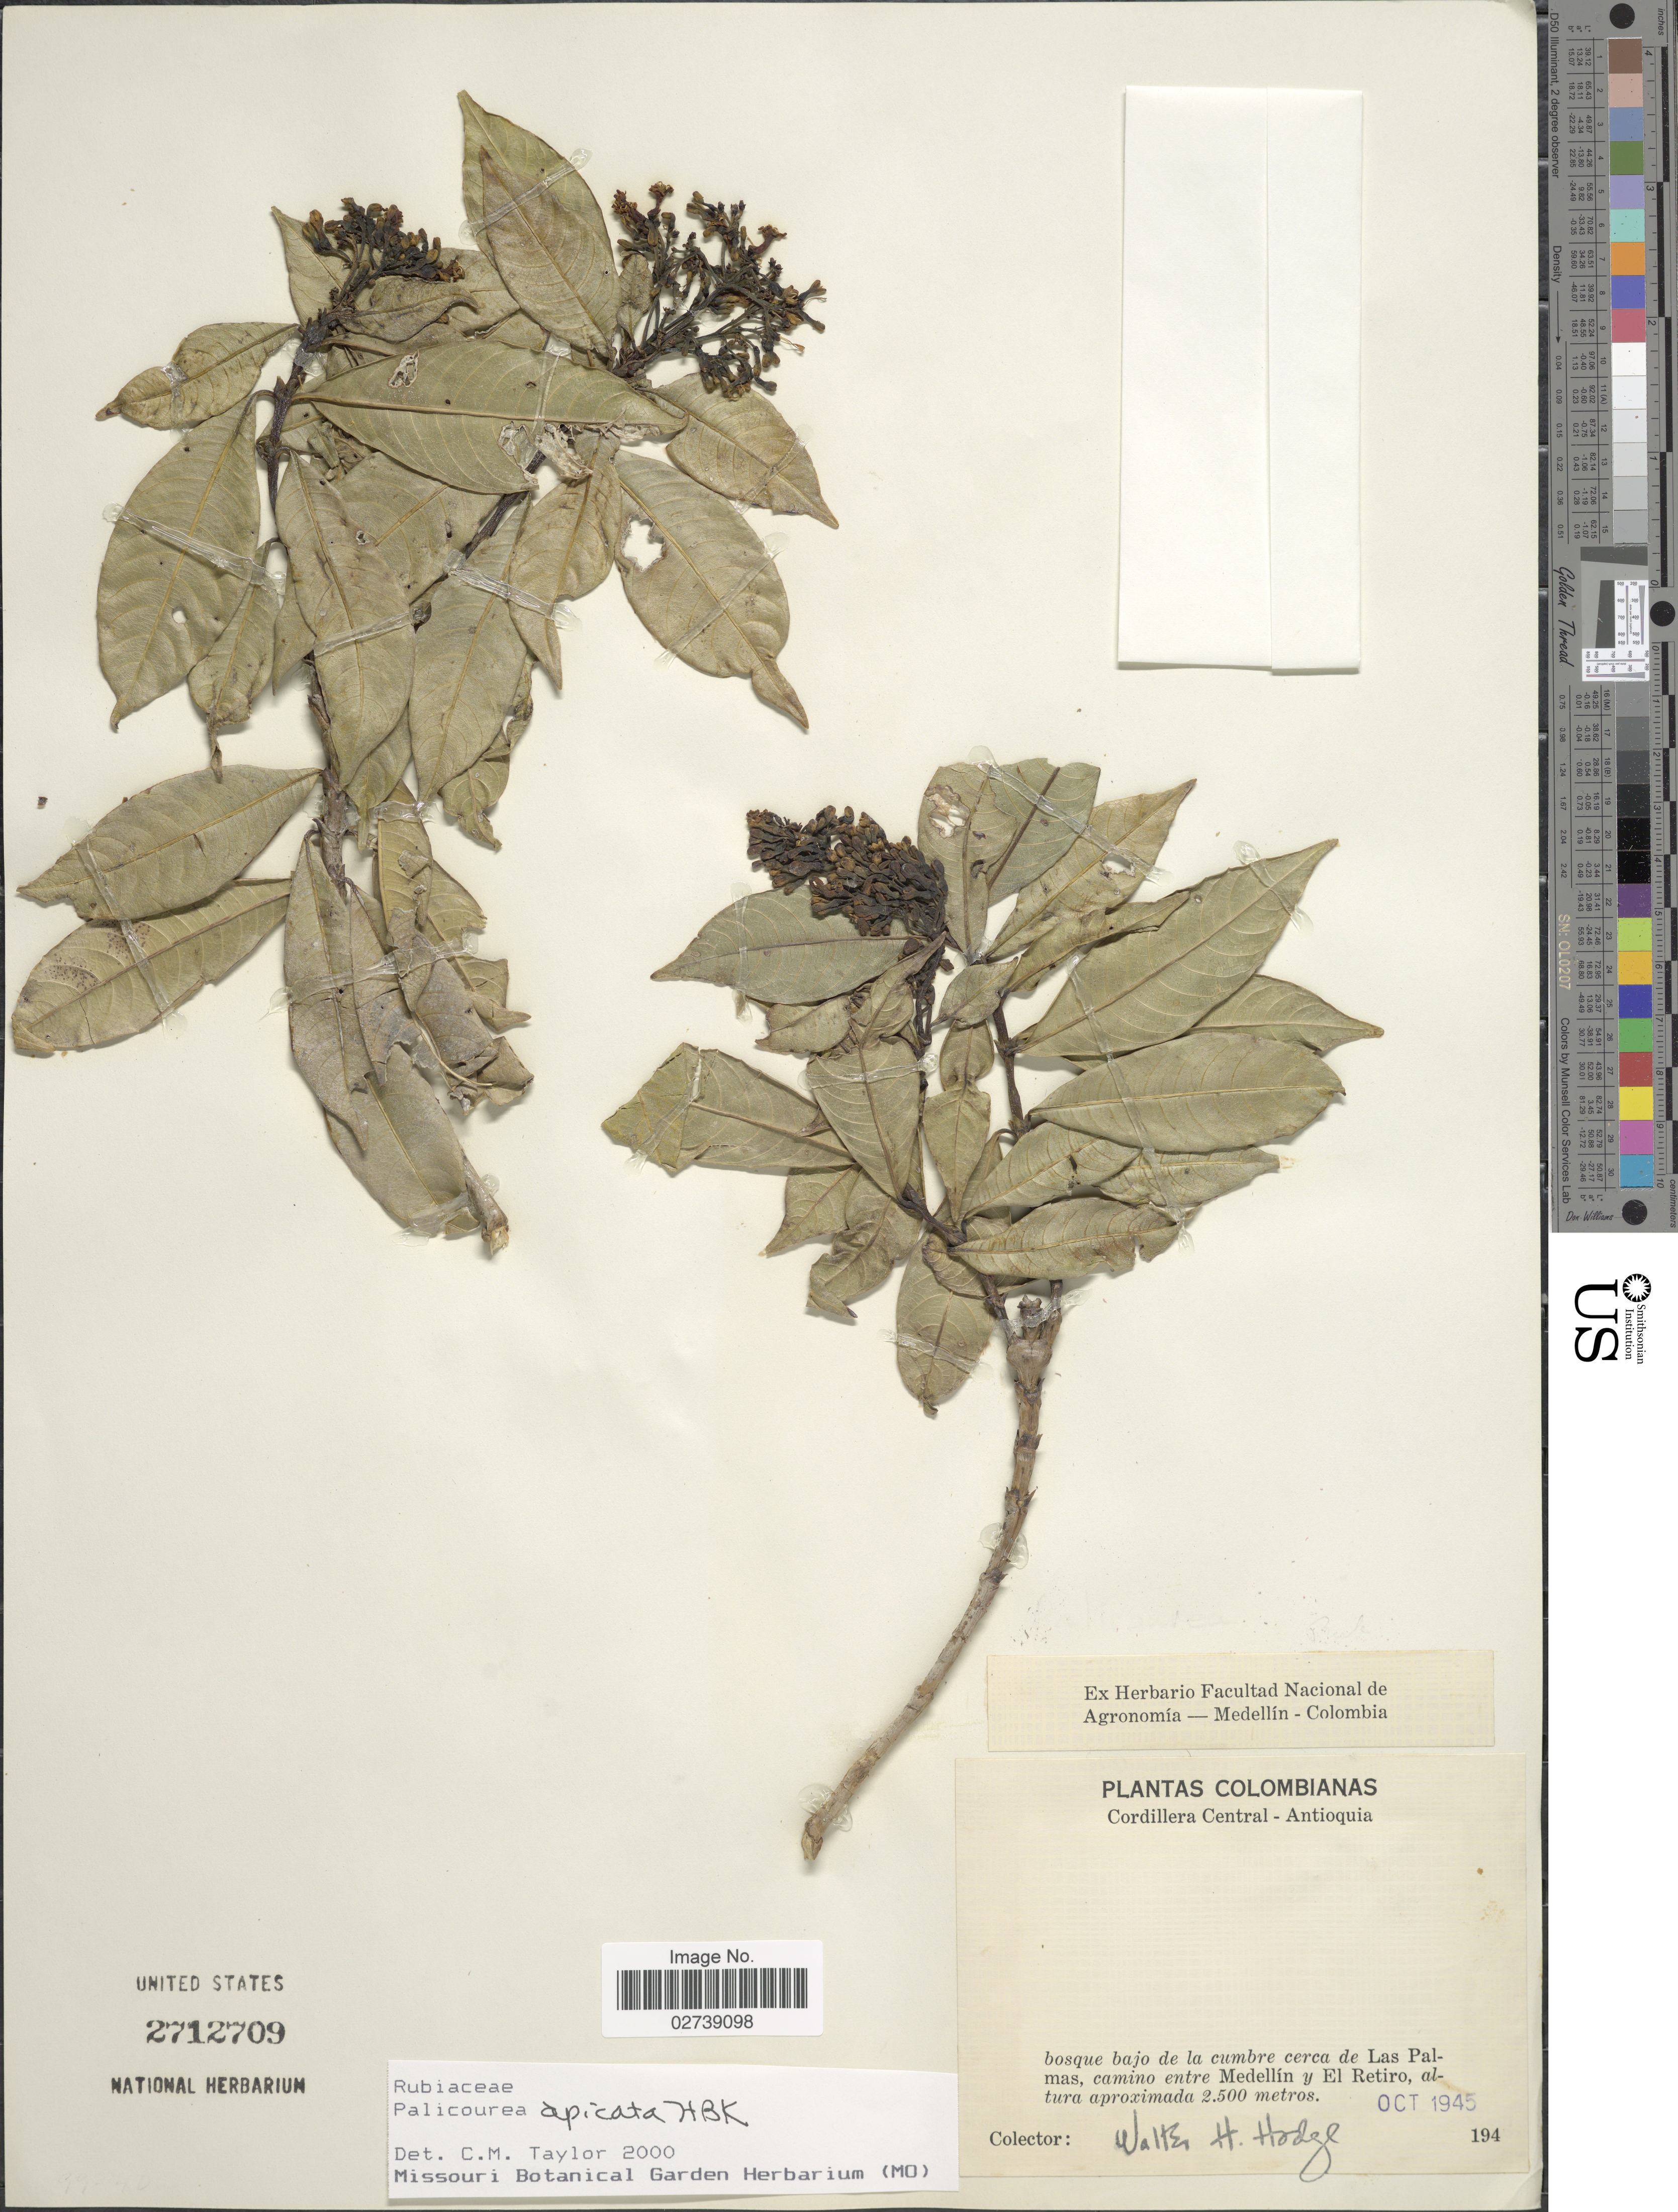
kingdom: Plantae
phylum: Tracheophyta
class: Magnoliopsida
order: Gentianales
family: Rubiaceae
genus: Palicourea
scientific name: Palicourea apicata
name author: Kunth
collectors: W. Hodge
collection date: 1945-10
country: Colombia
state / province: Antioquia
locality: Cordillera Central. Bosque bajo de la cumbre cerca de Las Palmas, camino entre Medellin y El Retiro.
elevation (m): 2500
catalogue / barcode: US 2712709